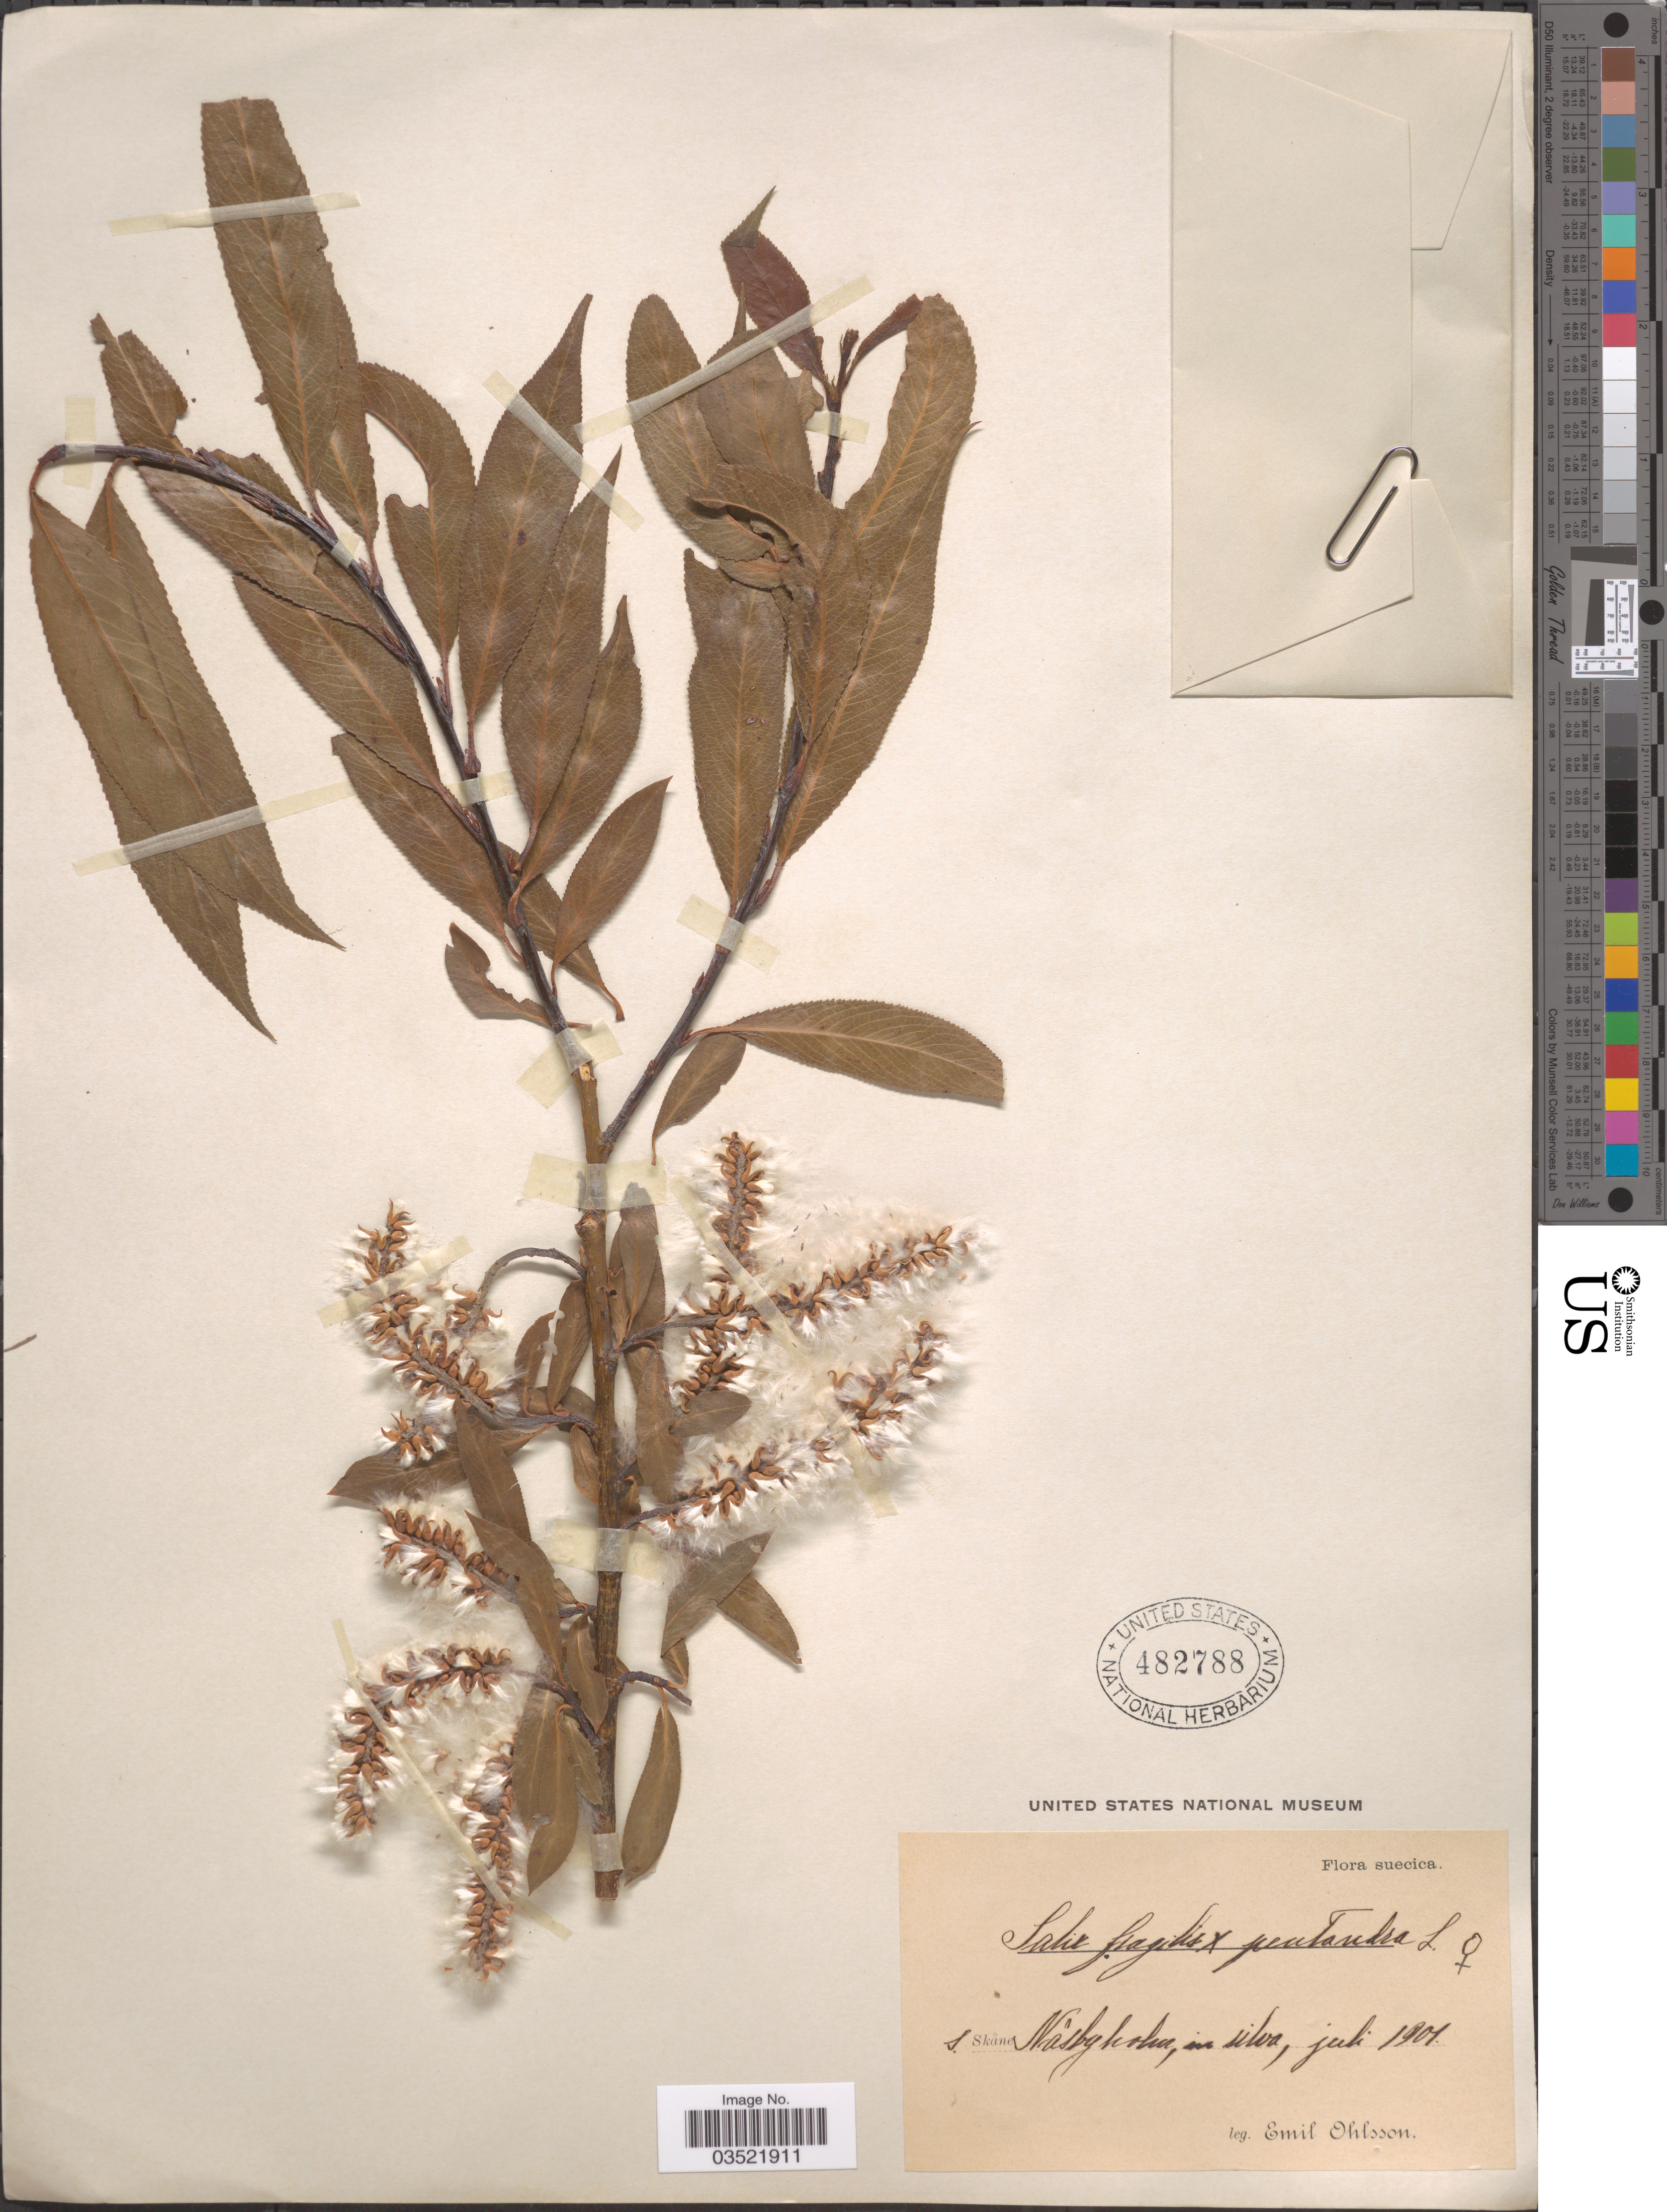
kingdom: Plantae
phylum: Tracheophyta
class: Magnoliopsida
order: Malpighiales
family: Salicaceae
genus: Salix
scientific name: Salix fragilis x S. pentandra L.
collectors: E. Ohlsson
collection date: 1901-07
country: Sweden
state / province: Skåne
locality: Suecica. S. Skåne. Näsbyholm.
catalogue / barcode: US 482788